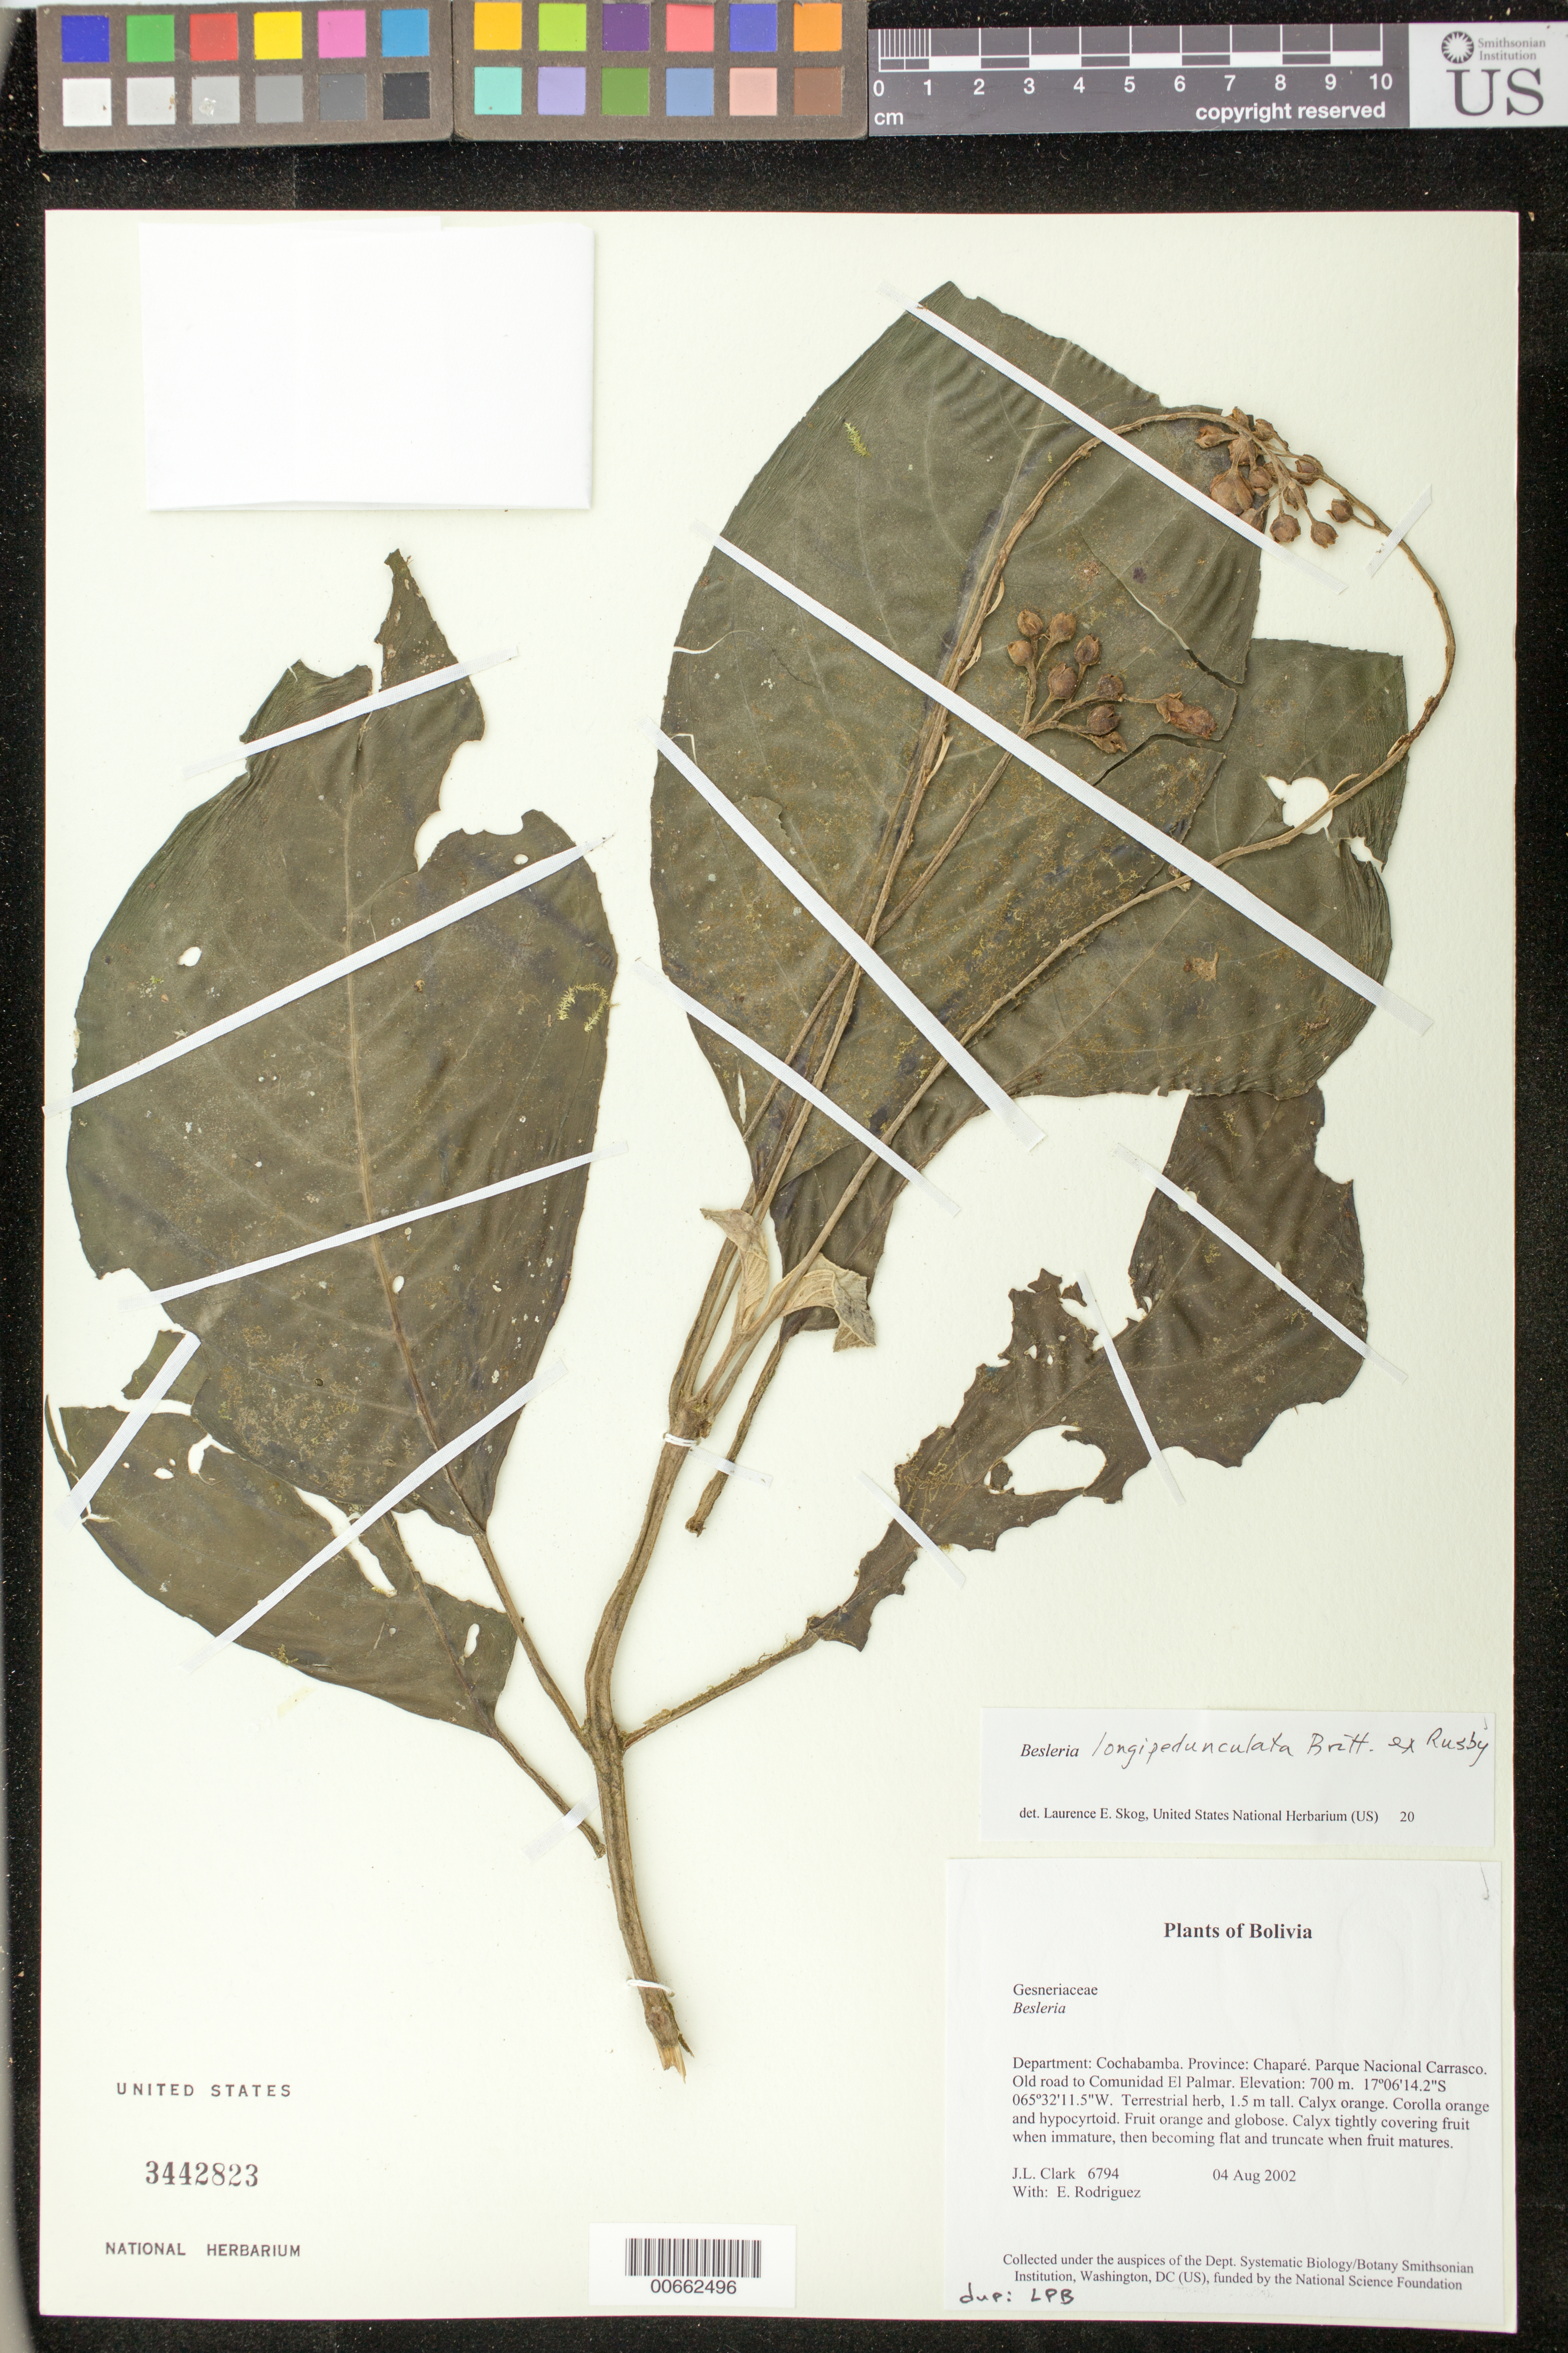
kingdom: Plantae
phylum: Tracheophyta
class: Magnoliopsida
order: Lamiales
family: Gesneriaceae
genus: Besleria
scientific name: Besleria longipedunculata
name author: Britton ex Rusby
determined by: Skog, Laurence E.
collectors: J. L. Clark & E. Rodriguez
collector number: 6794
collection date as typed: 04 Aug 2002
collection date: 2002-08-04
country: Bolivia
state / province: Cochabamba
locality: Chaparé, Parque Nacional Carrasco. Old road to Comunidad El Palmar.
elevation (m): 700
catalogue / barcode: US 3442823